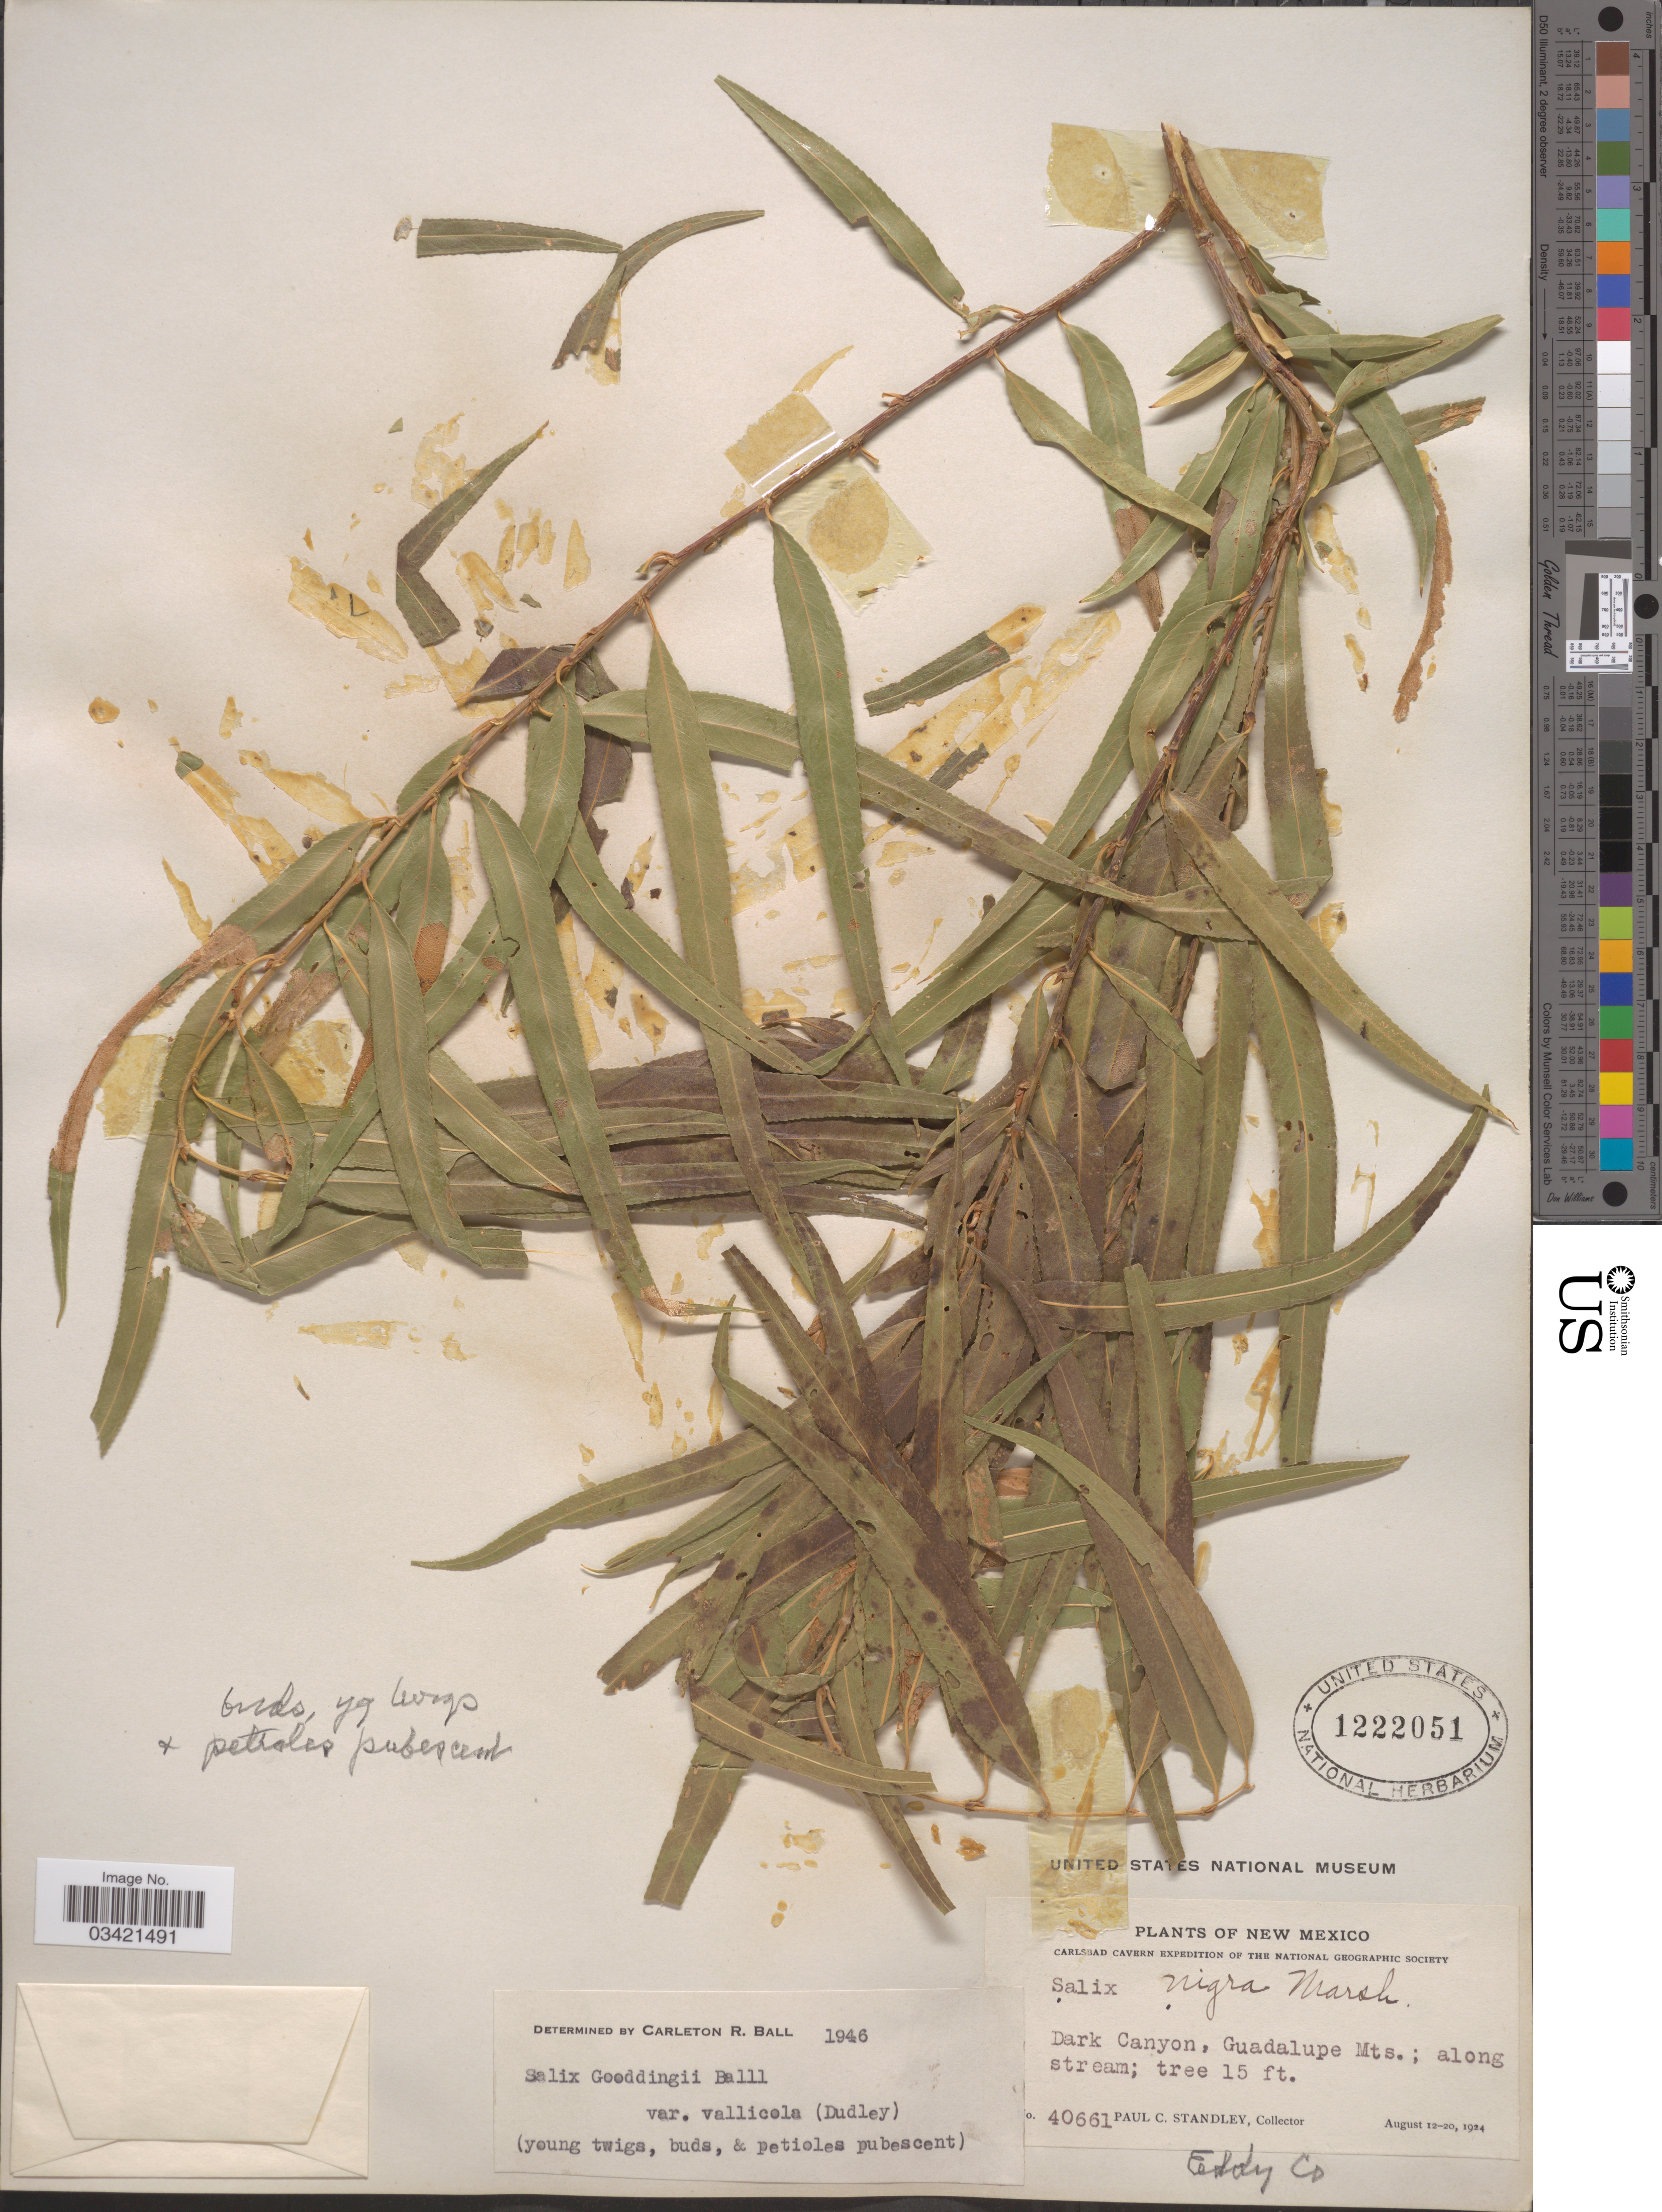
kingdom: Plantae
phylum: Tracheophyta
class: Magnoliopsida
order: Malpighiales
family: Salicaceae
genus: Salix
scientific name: Salix gooddingii var. vallicola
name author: (Dudley) C.R. Ball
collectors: P. C. Standley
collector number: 40661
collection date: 1924-08-12/1924-08-20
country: United States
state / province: New Mexico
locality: Dark Canyon, Guadalupe Mts. Eddy Co.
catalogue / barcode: US 1222051